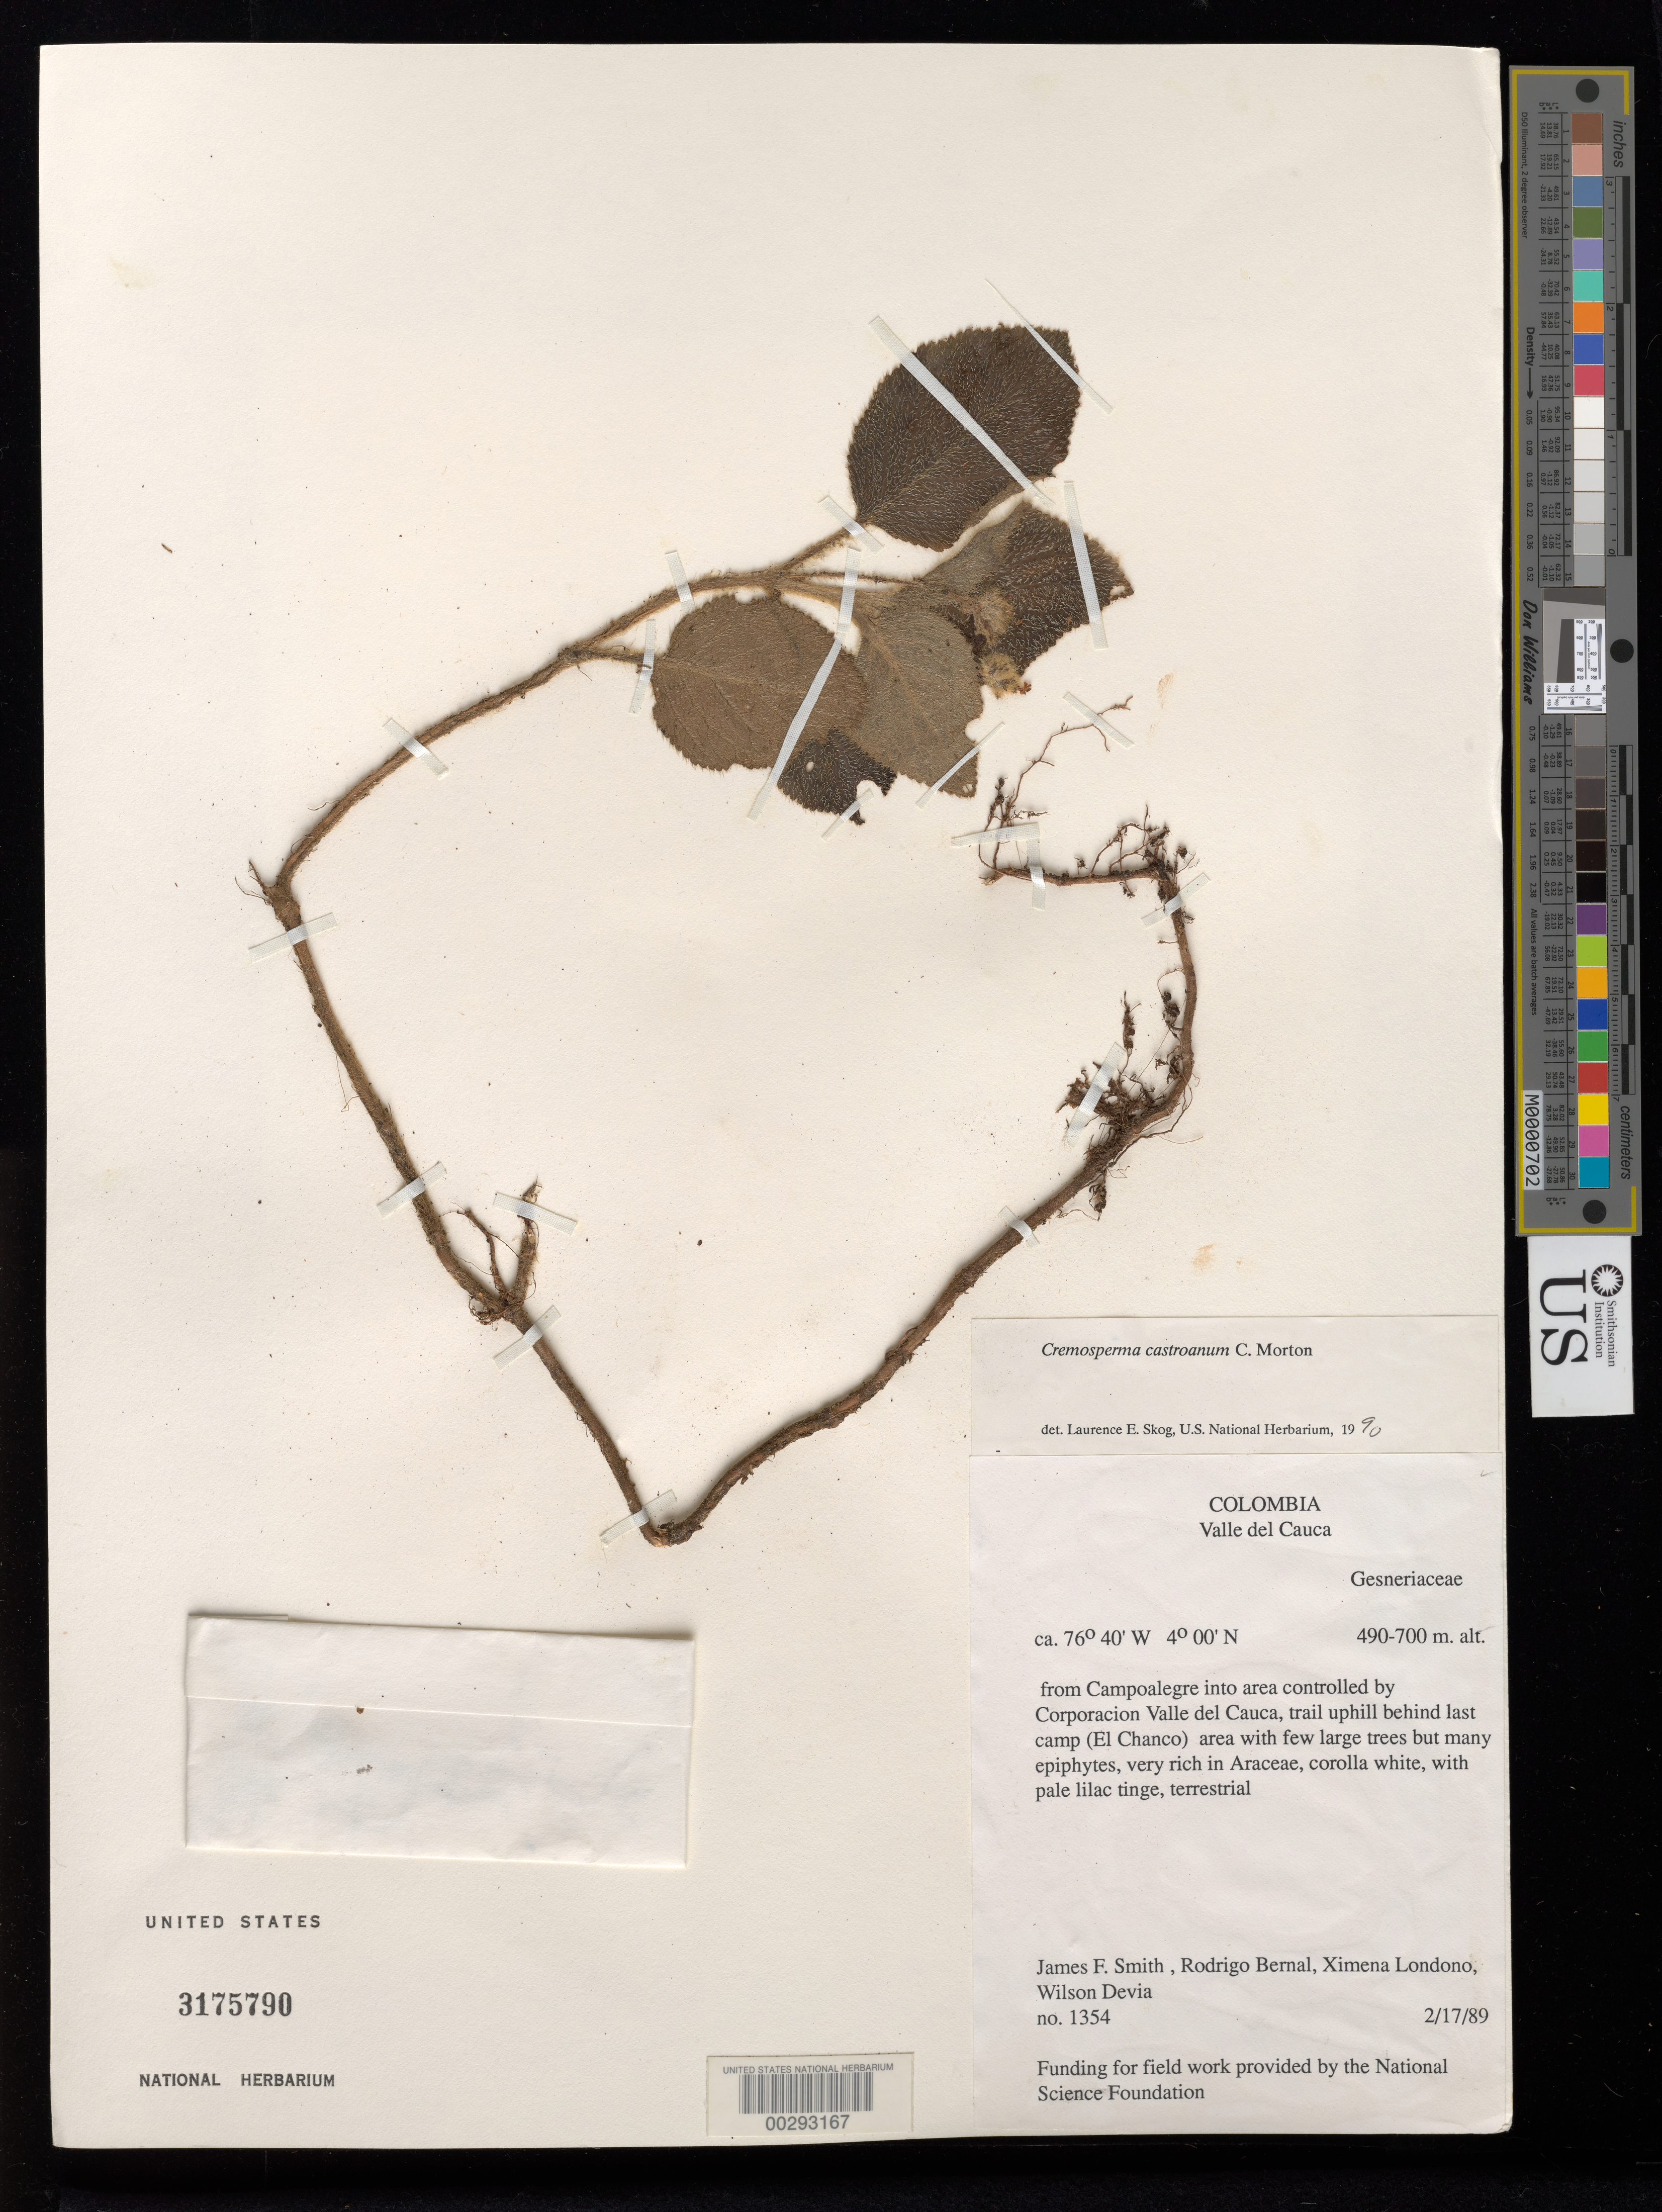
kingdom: Plantae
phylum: Tracheophyta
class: Magnoliopsida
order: Lamiales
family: Gesneriaceae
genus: Cremosperma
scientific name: Cremosperma castroanum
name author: C.V. Morton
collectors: J. Smith, R. Bernal, X. Londoño & W. Devia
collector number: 1354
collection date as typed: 17 Feb 1989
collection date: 1989-02-17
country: Colombia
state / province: Valle del Cauca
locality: From Campoalegre into area of Corporacion Valle del Cauca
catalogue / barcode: US 3175790